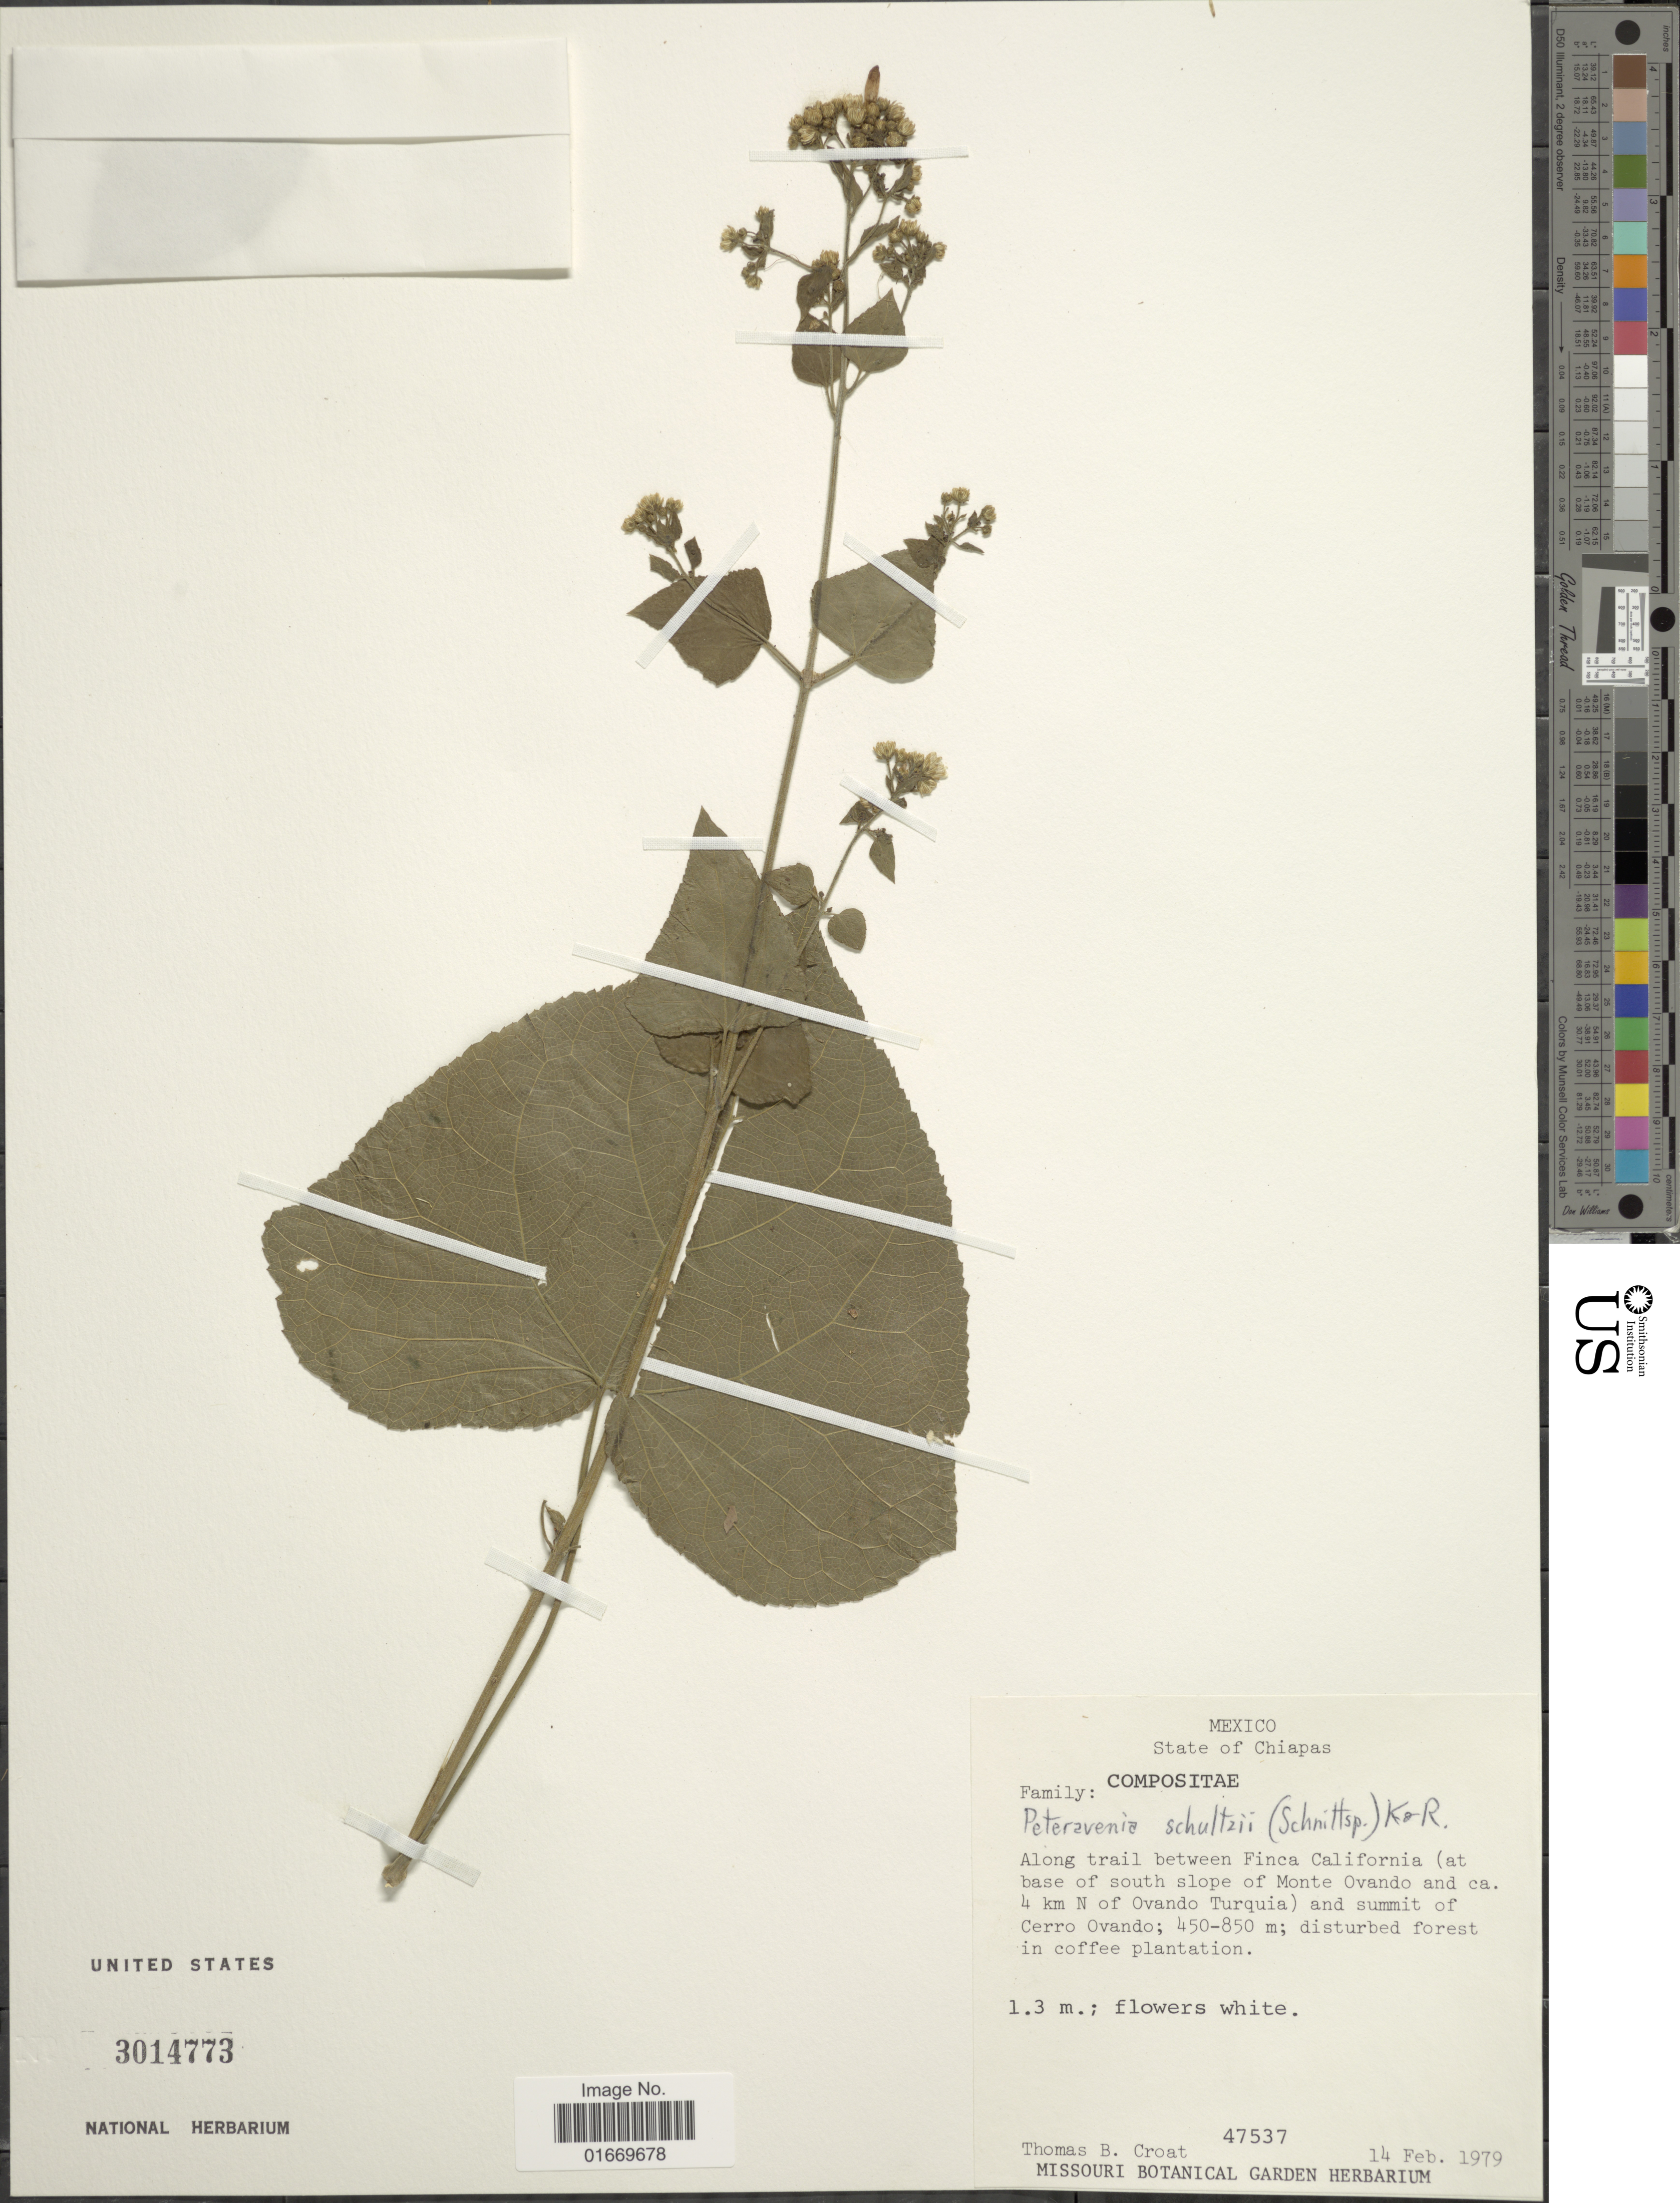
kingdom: Plantae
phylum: Tracheophyta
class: Magnoliopsida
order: Asterales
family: Asteraceae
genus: Peteravenia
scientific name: Peteravenia schultzii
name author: (Schnittsp.) R.M. King & H. Rob.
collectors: T. B. Croat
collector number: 47537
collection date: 1979-02-14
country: Mexico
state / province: Chiapas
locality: Mexico. State of Chiapas. Along trail between Finca California (at base of south slope of Monte Ovando and ca. 4 km N of Ovando Turquia) and summit of Cerro Ovando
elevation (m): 450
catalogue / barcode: US 3014773